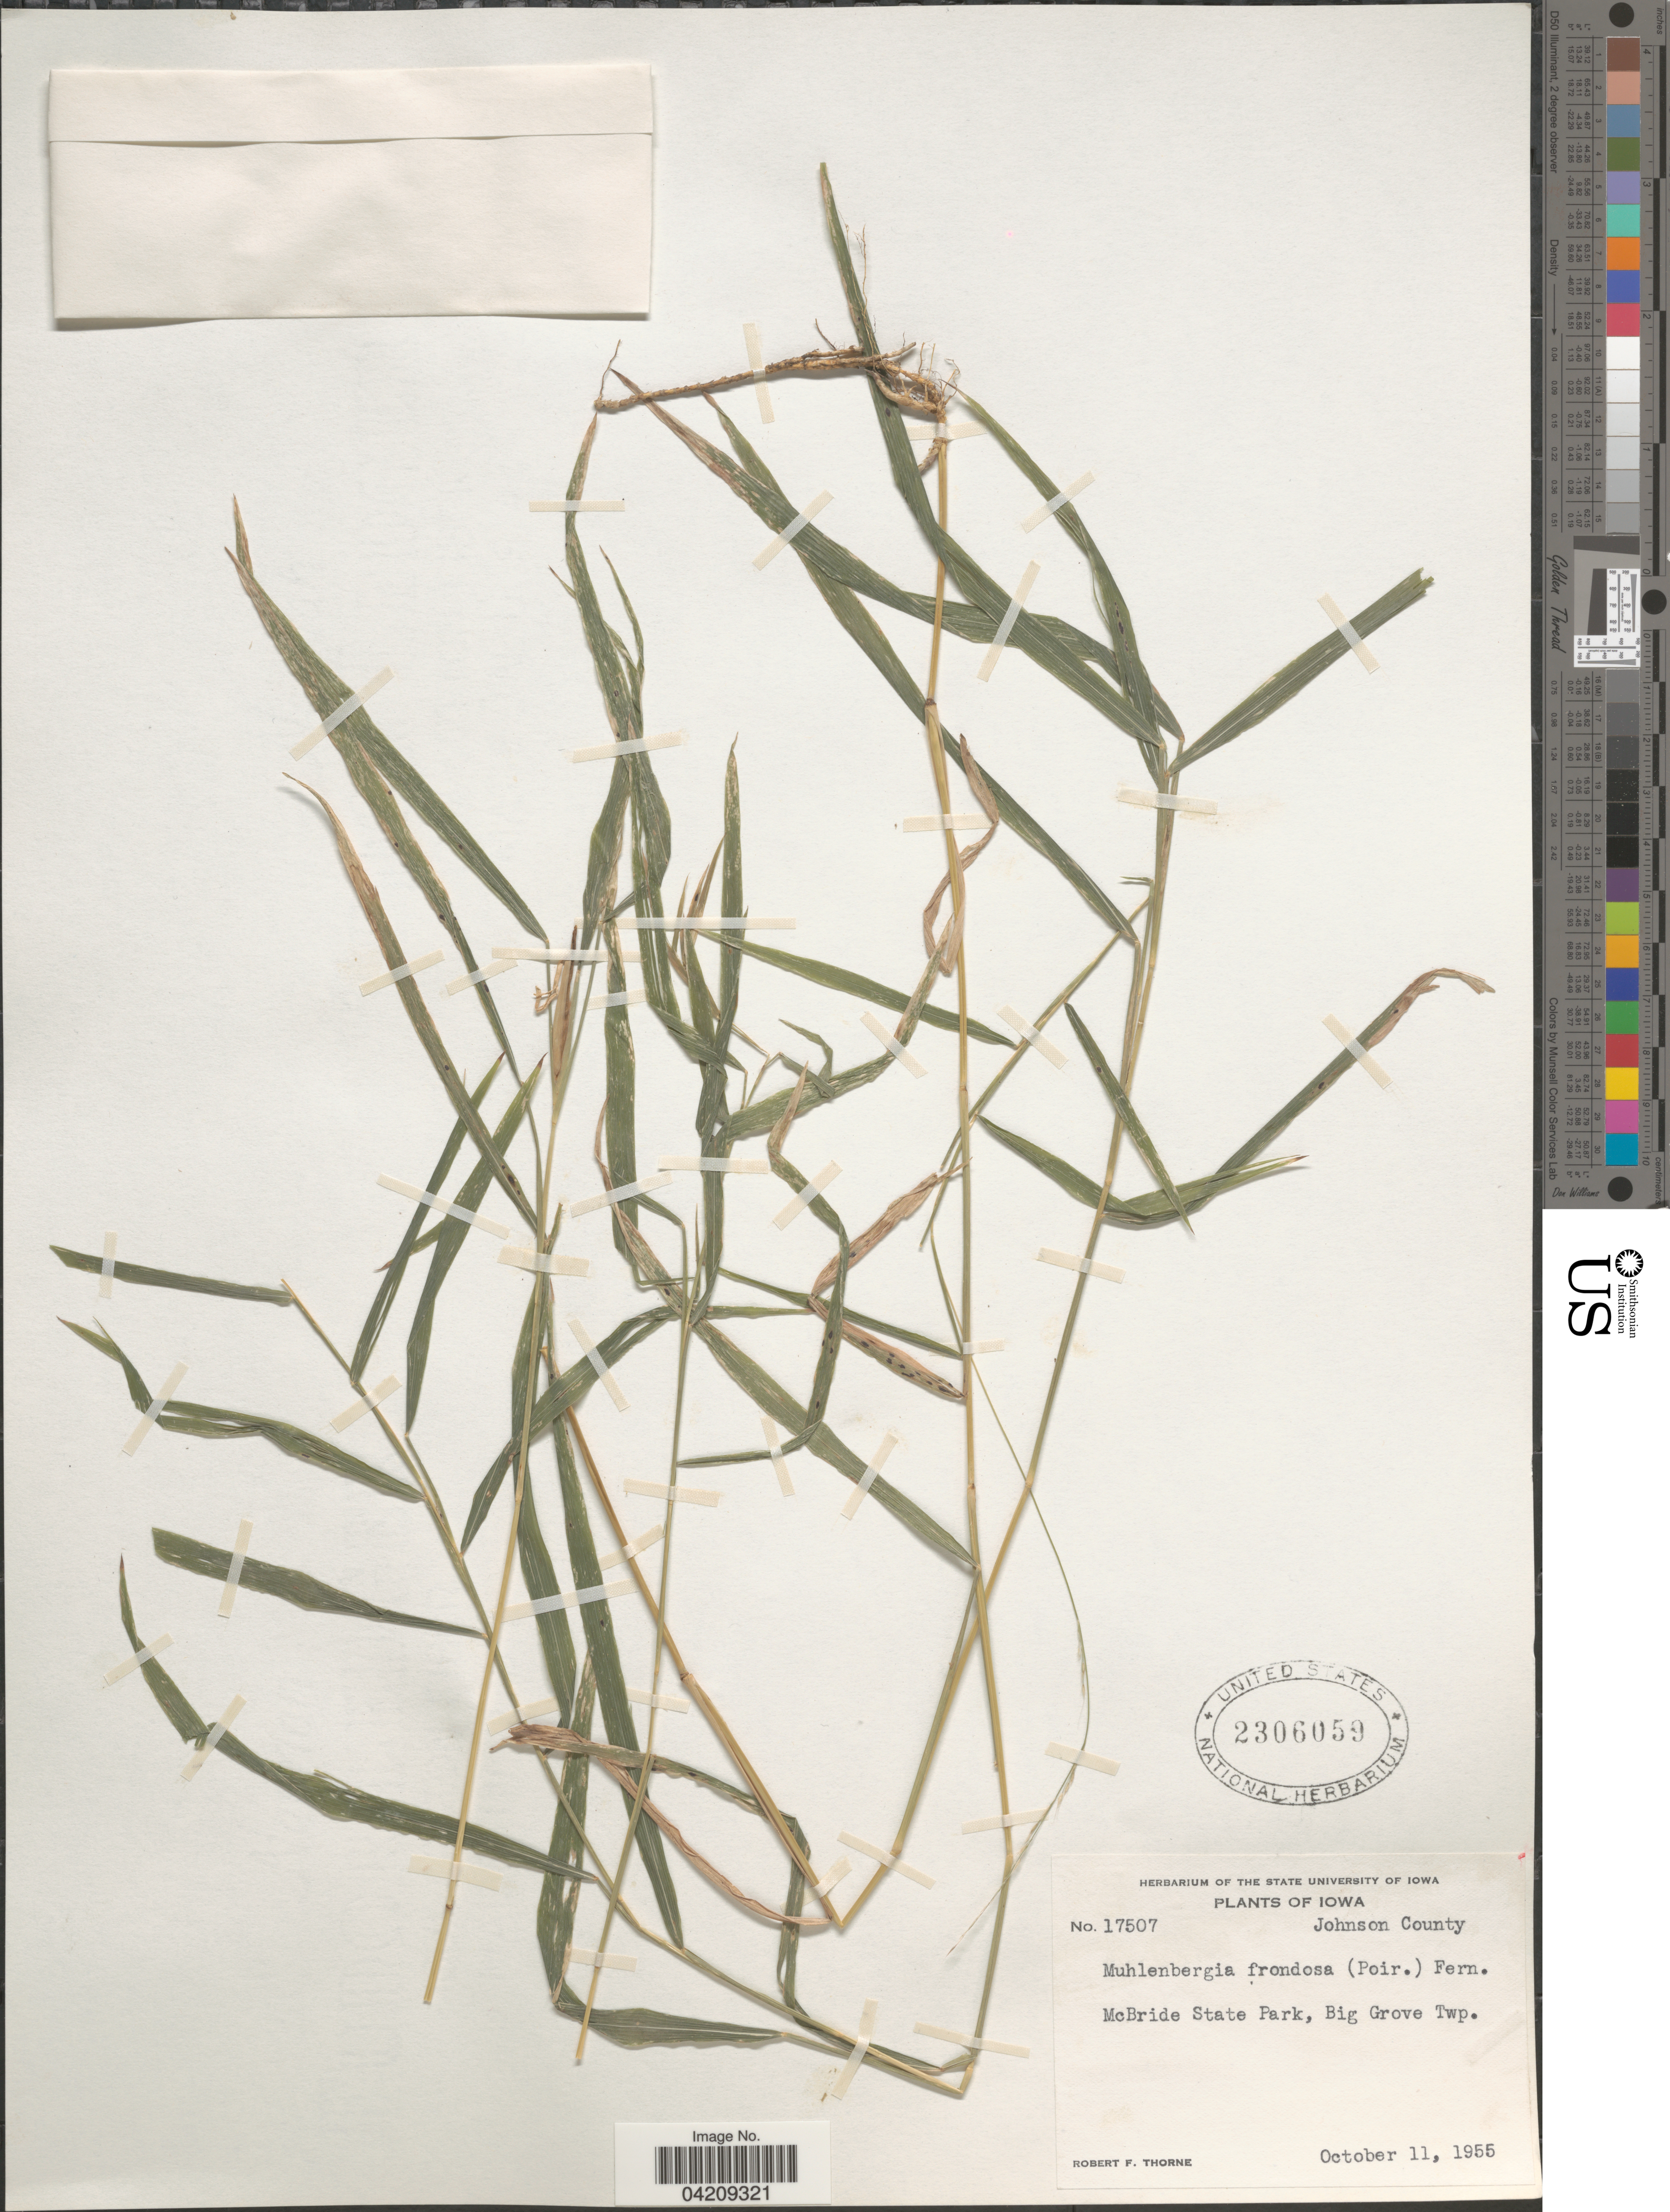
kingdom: Plantae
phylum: Tracheophyta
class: Liliopsida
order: Poales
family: Poaceae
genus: Muhlenbergia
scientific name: Muhlenbergia frondosa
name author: (Poir.) Fernald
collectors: R. F. Thorne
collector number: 17507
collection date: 1955-10-11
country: United States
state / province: Iowa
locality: Johnson County. McBride State Park, Big Grove Twp.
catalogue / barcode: US 2306059